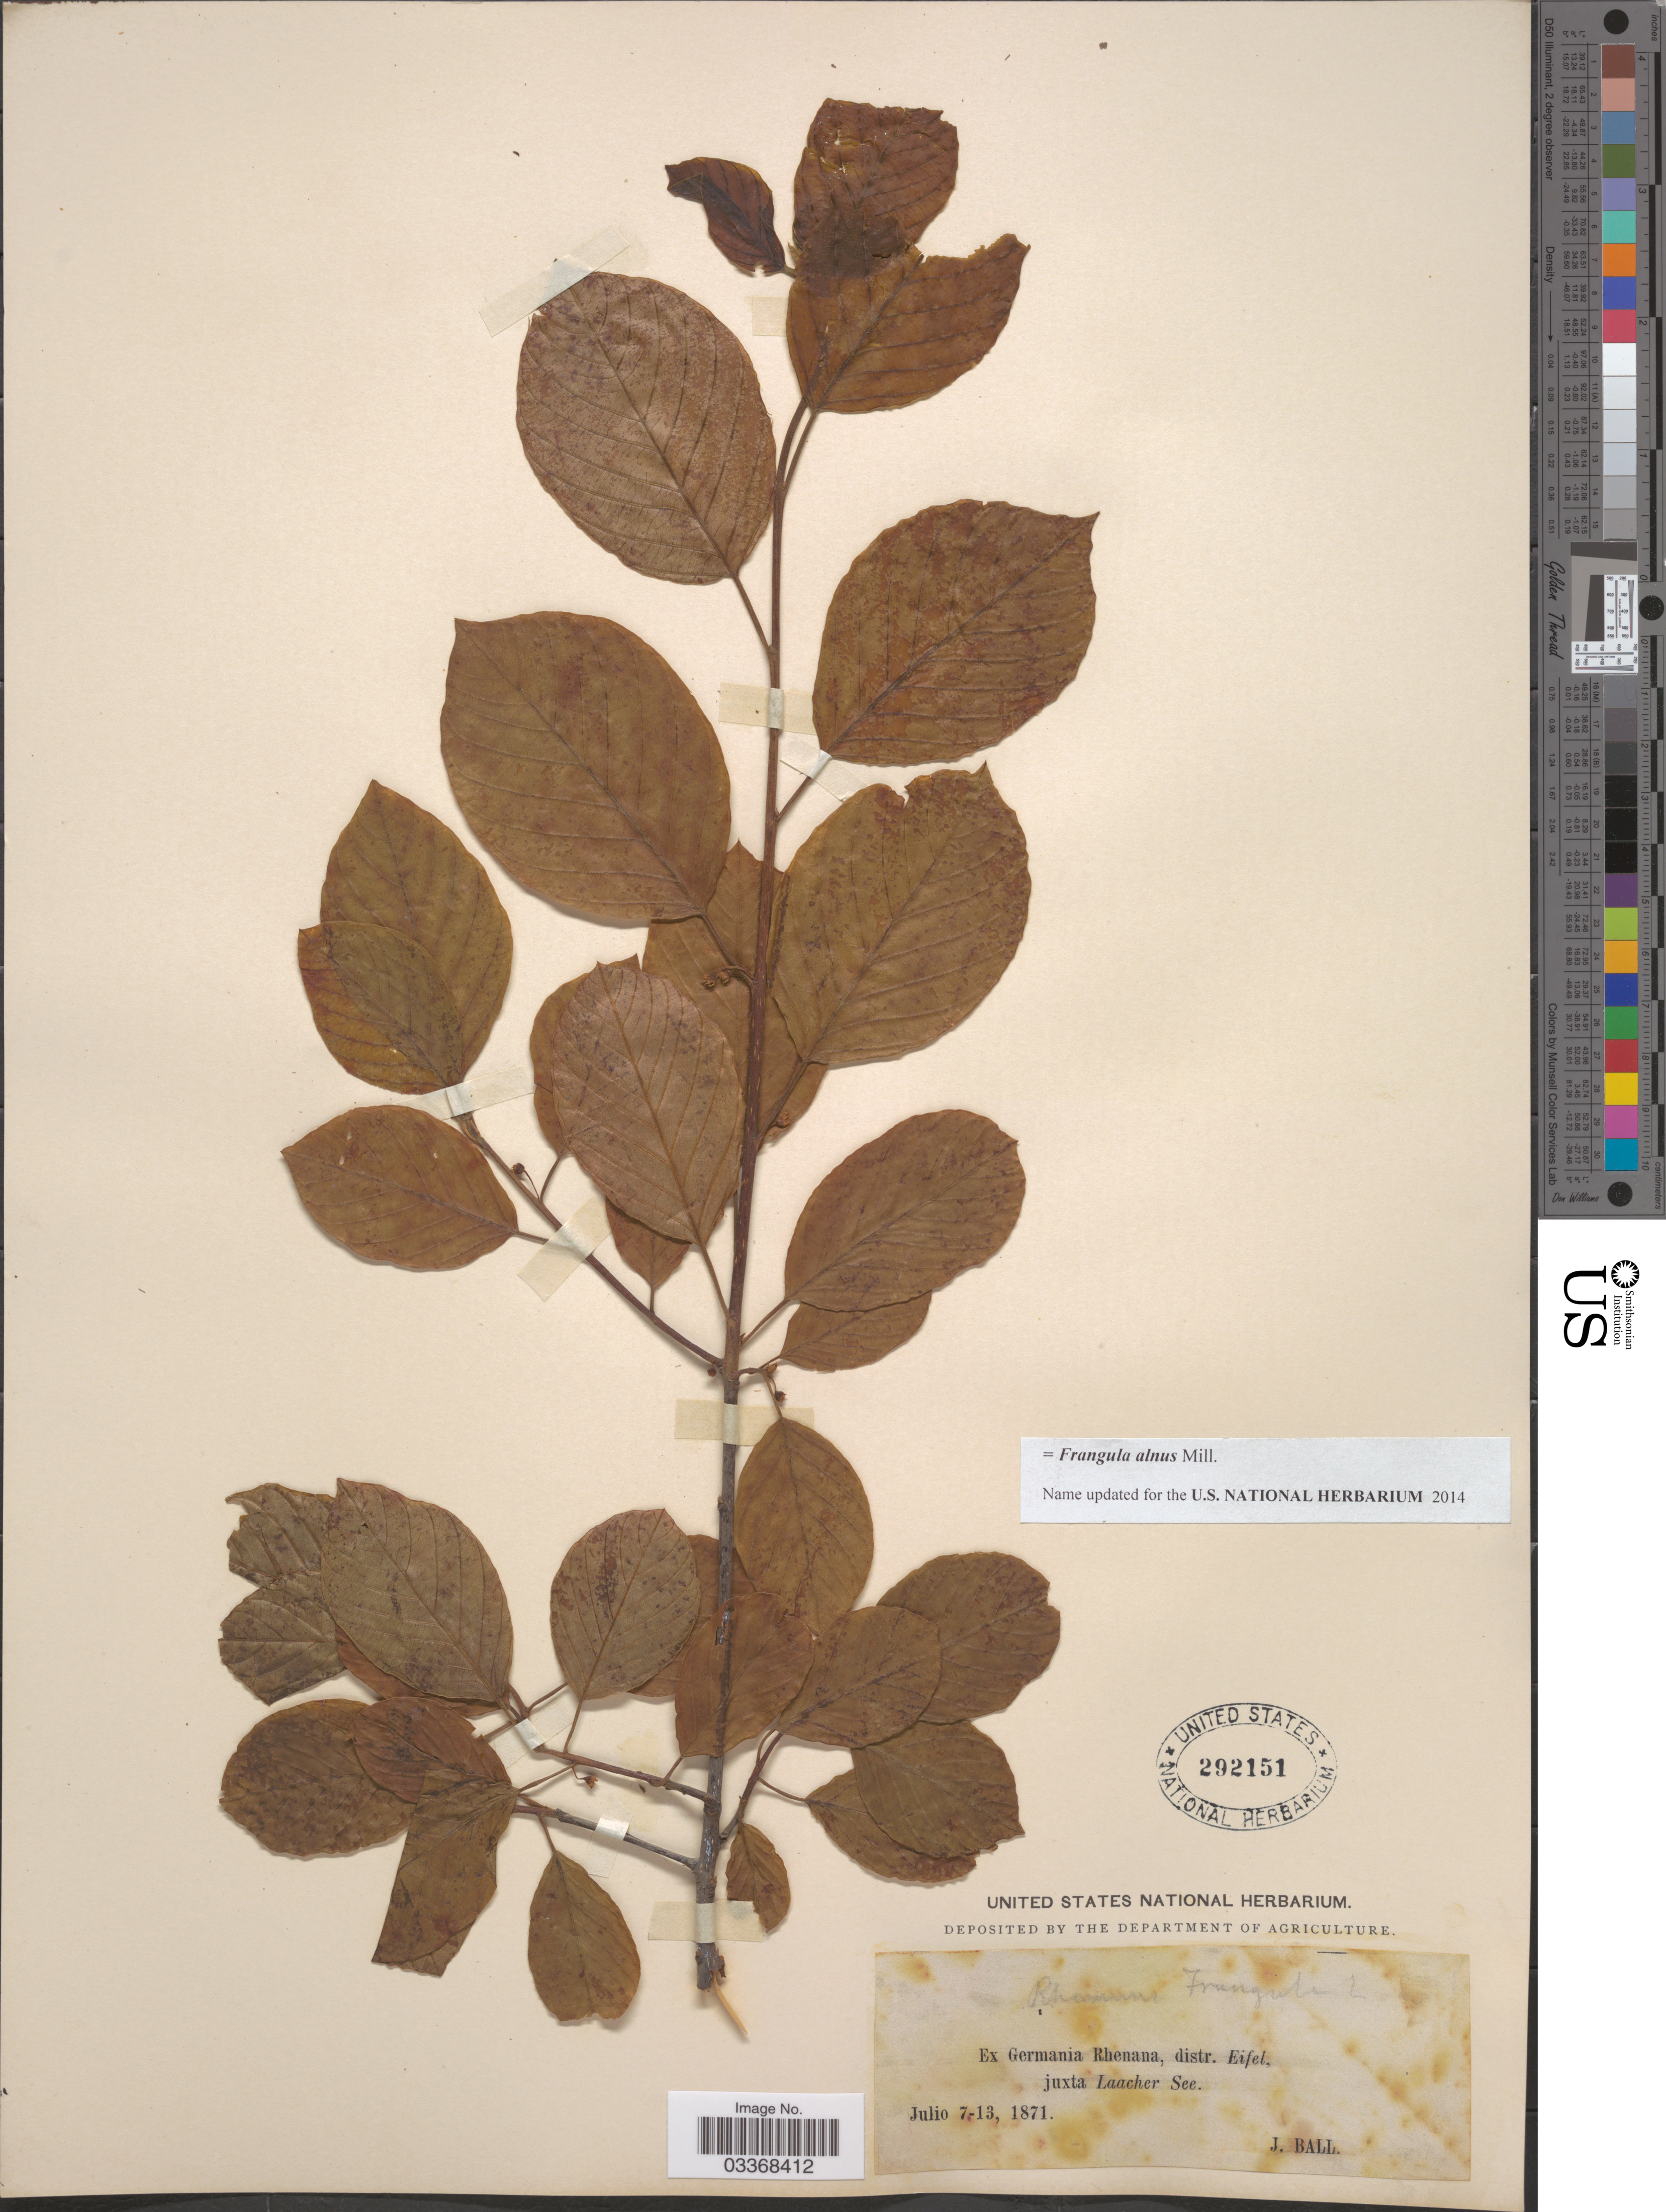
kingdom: Plantae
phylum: Tracheophyta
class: Magnoliopsida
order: Rosales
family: Rhamnaceae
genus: Frangula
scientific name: Frangula alnus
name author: Mill.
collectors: J. Ball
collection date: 1871-07-07/1871-07-13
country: Germany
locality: Rhenana, distr. Eifel, juxta Laacher See.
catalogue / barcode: US 292151